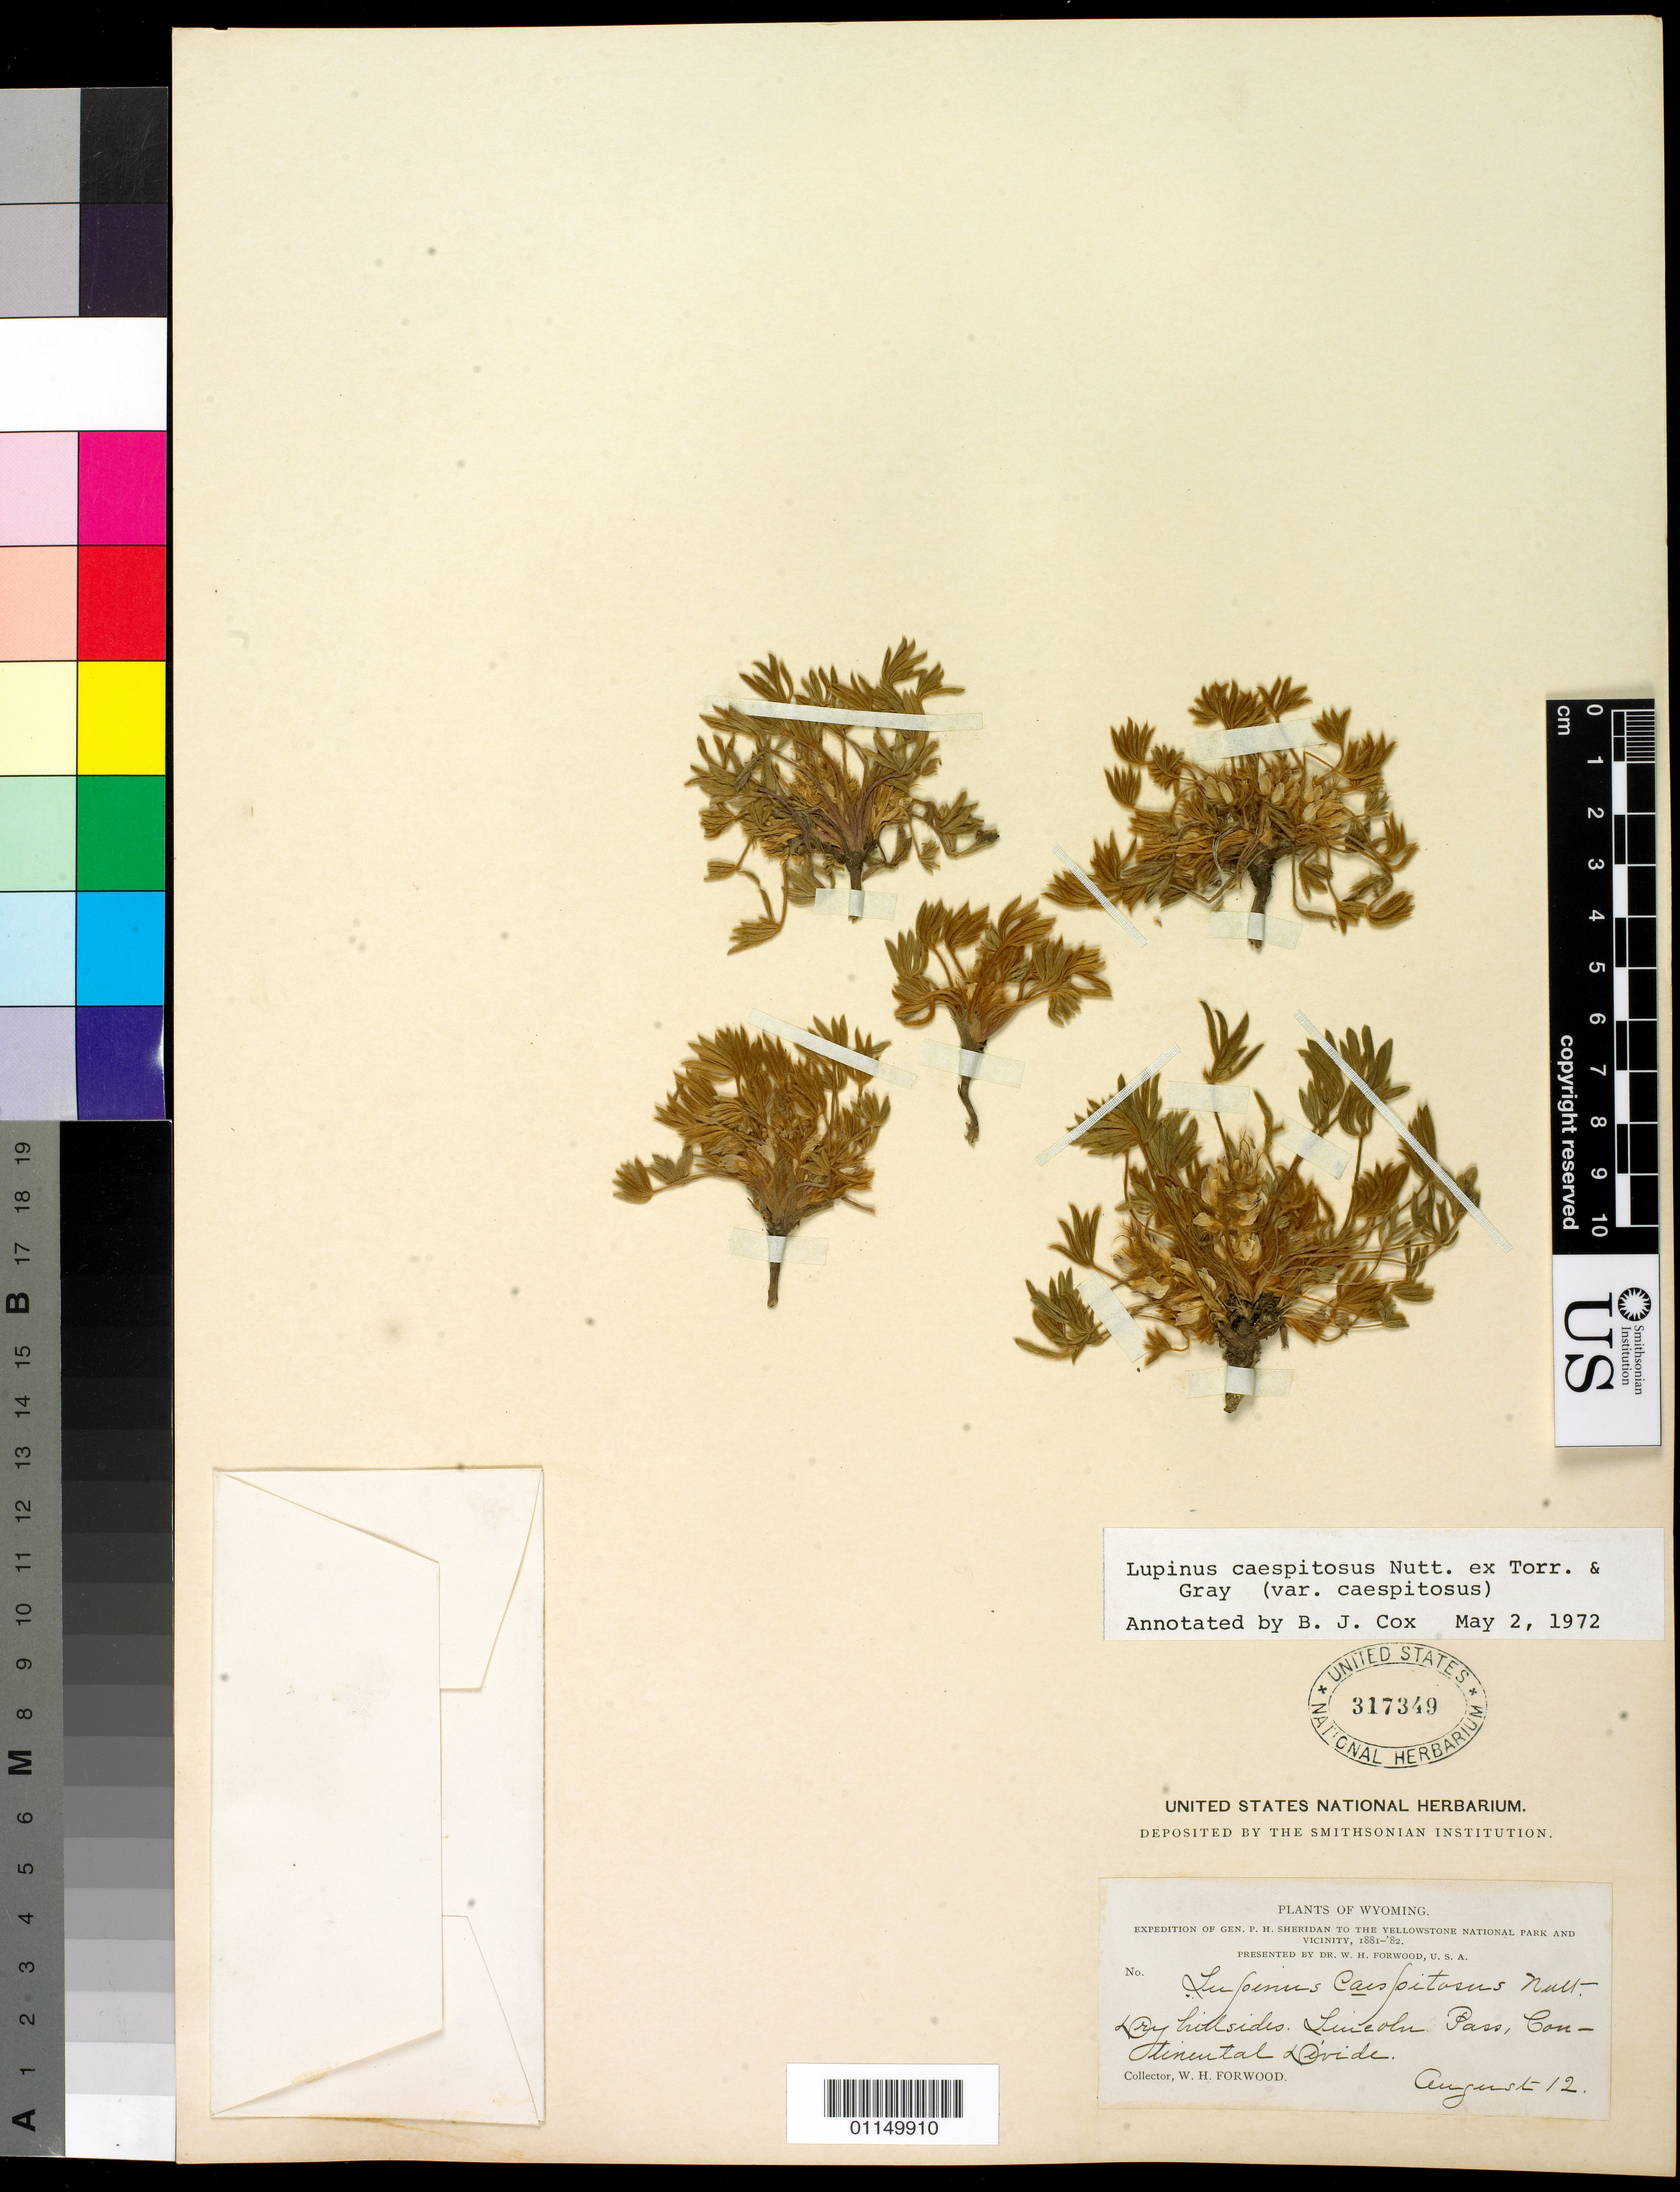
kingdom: Plantae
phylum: Tracheophyta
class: Magnoliopsida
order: Fabales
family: Fabaceae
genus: Lupinus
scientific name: Lupinus caespitosus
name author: Nutt.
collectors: W. Forwood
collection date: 1881-08-12 or 1882-08-12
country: United States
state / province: Wyoming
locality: Dry hillsides, Lincoln Pass, Continental Divide.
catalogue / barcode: US 317349